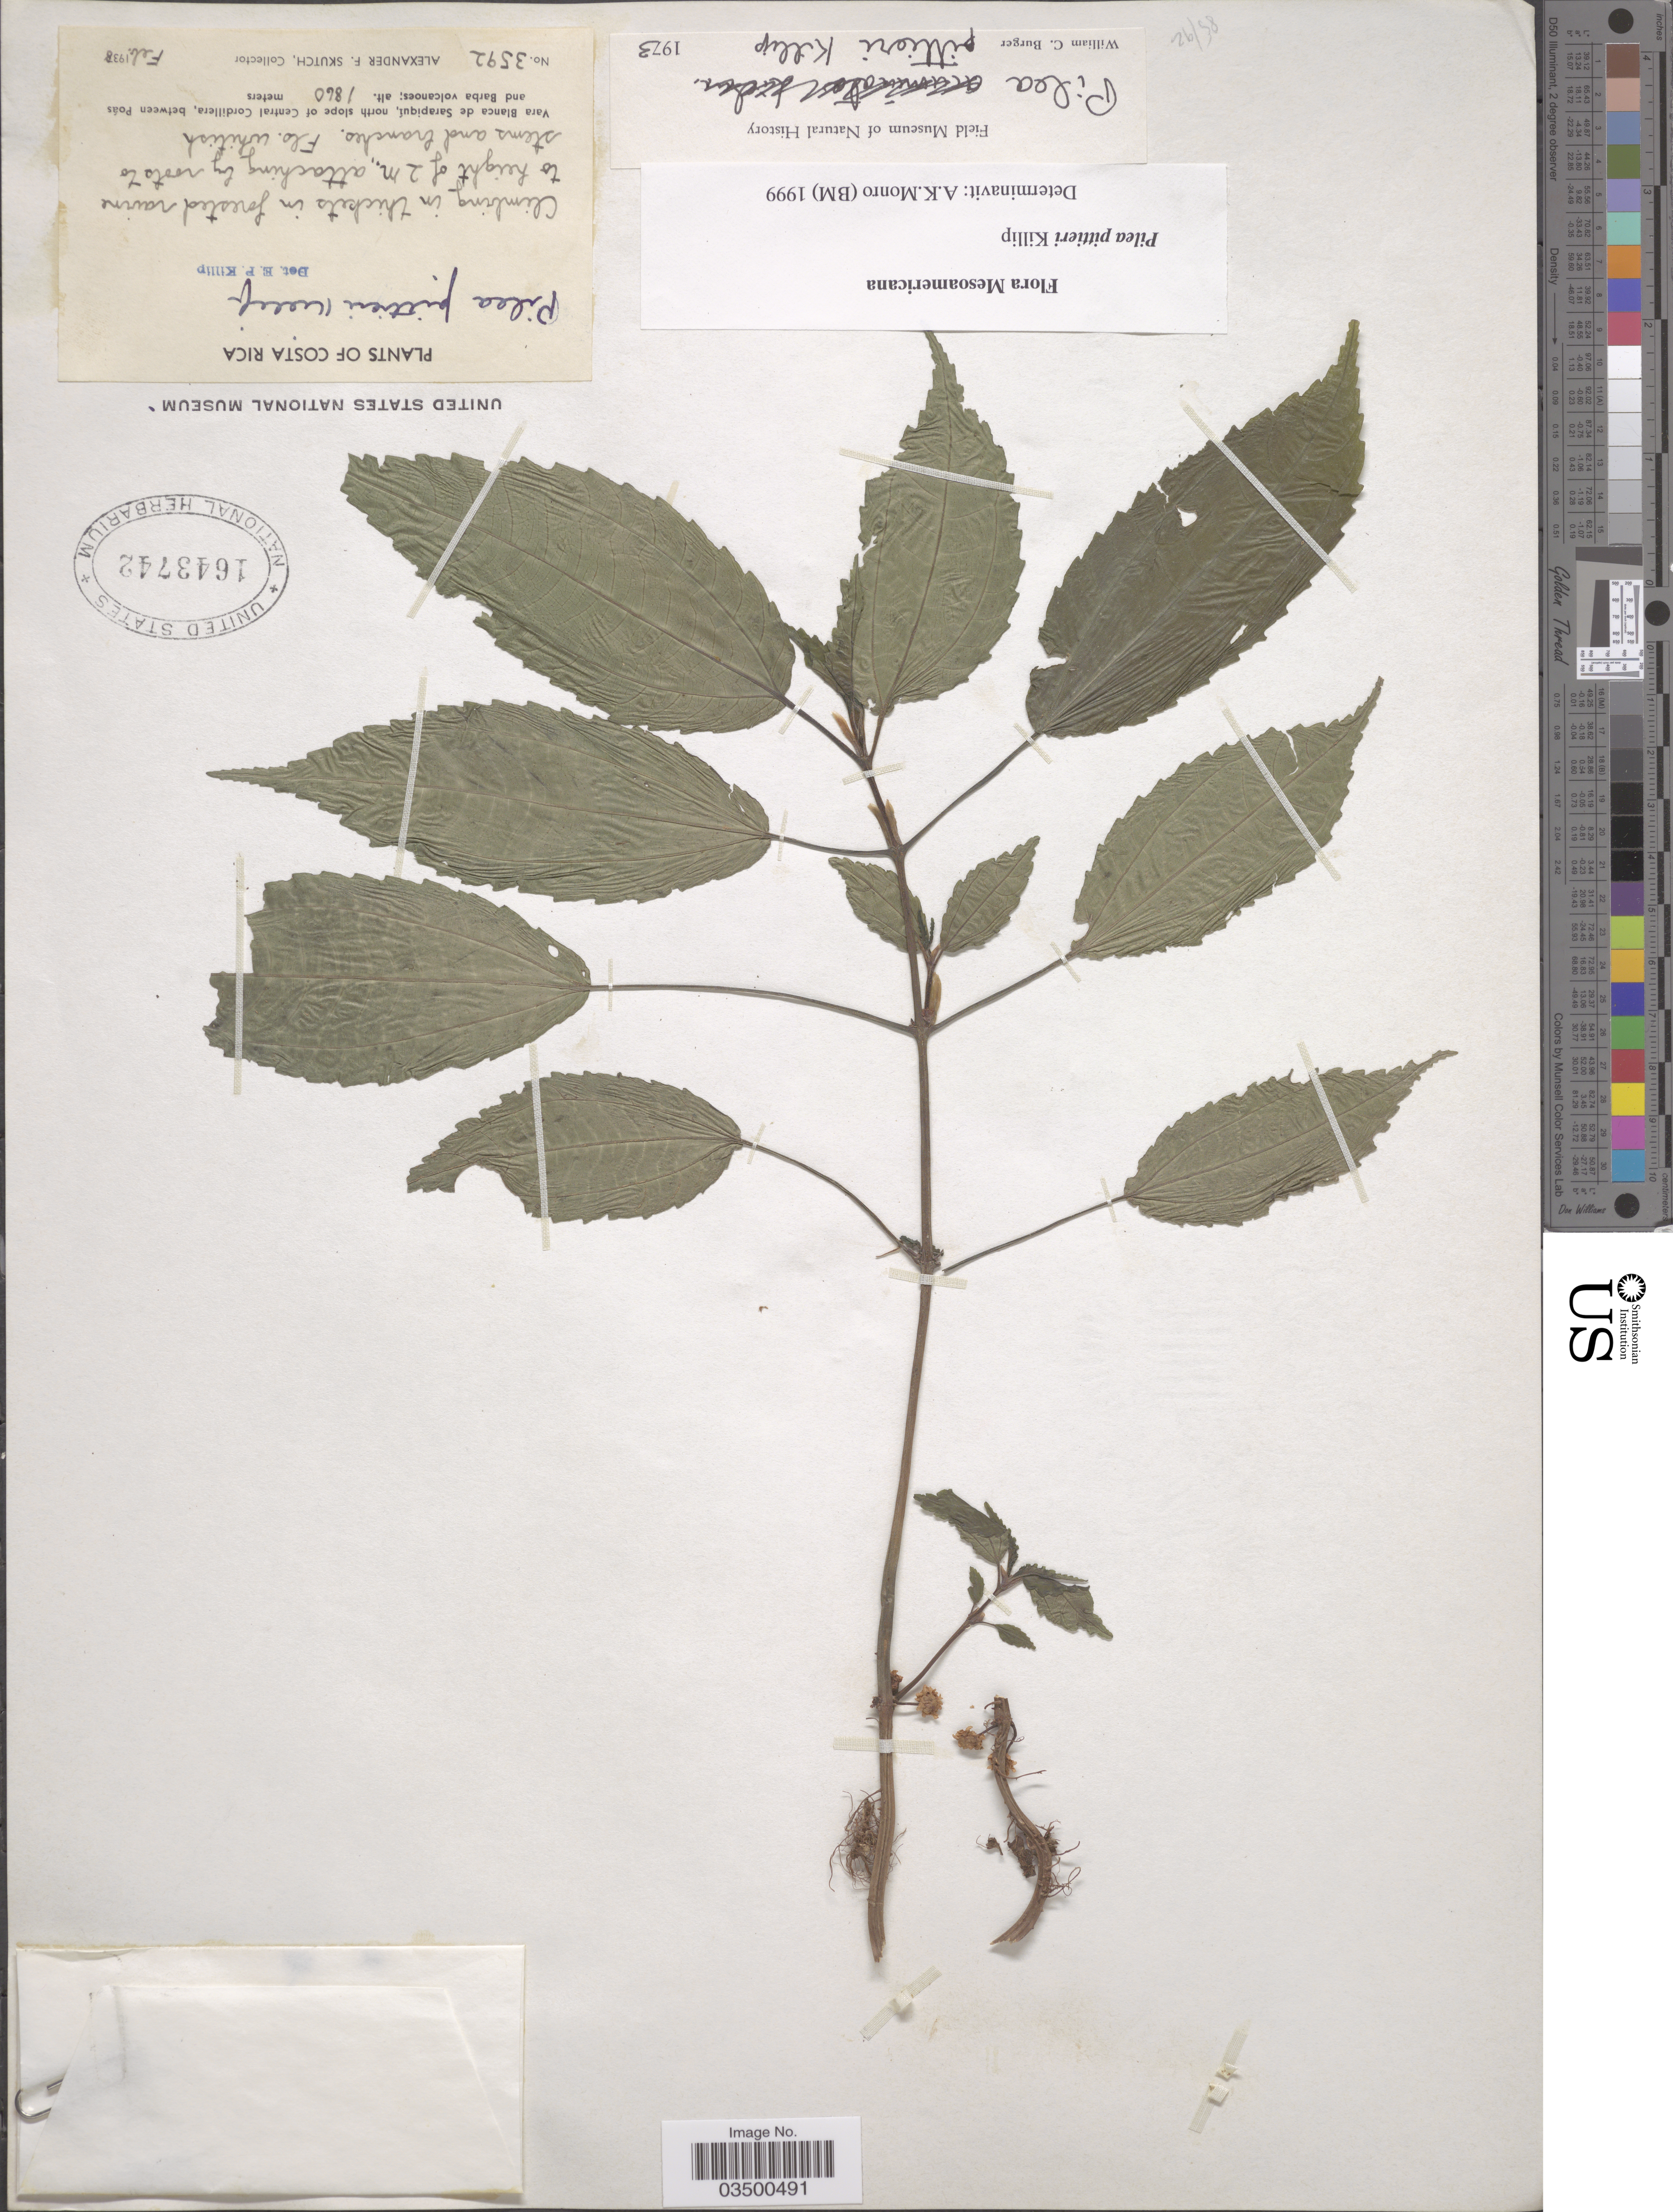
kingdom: Plantae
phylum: Tracheophyta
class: Magnoliopsida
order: Rosales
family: Urticaceae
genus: Pilea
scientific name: Pilea pittieri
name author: Killip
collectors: A. F. Skutch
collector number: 3592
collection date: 1938-02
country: Costa Rica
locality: Vara Blanca de Sarapiquí, north slope of Central Cordillera, between Poás and Barba volcanoes.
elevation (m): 1860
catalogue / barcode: US 1643742